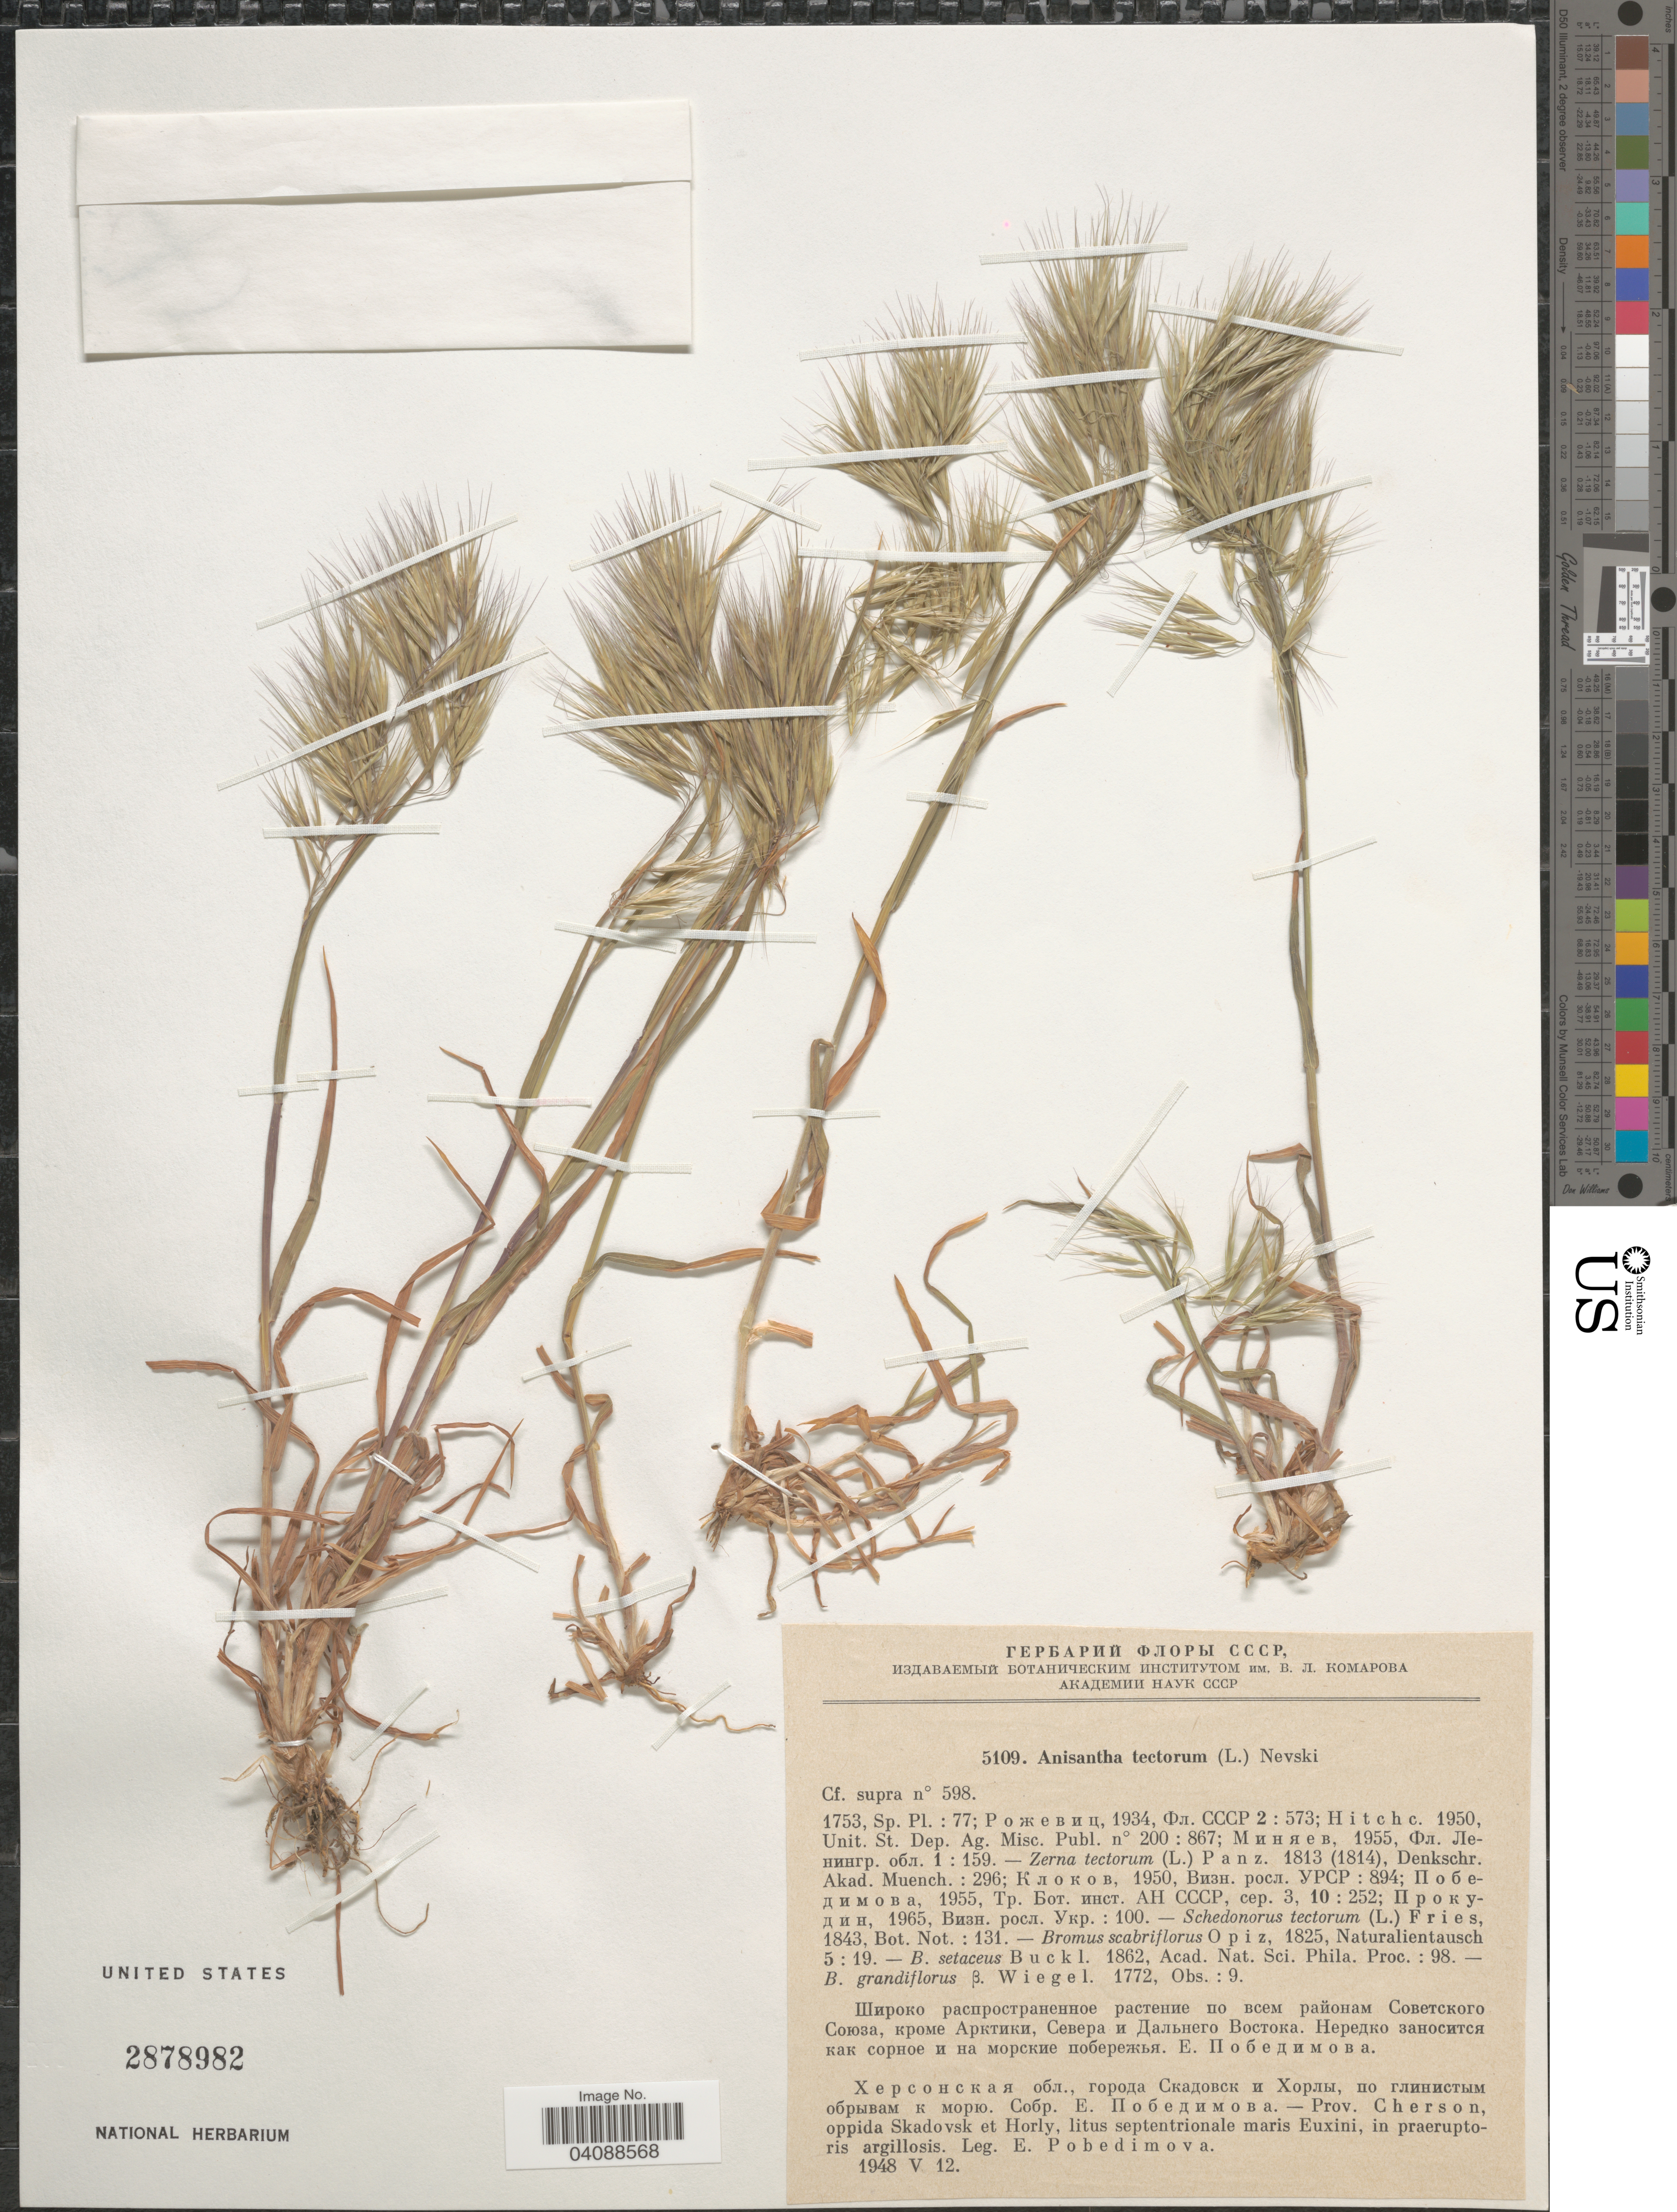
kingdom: Plantae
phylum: Tracheophyta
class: Liliopsida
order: Poales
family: Poaceae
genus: Bromus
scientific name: Bromus tectorum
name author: L.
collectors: E. Pobedimova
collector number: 5109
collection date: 1948-05-12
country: Ukraine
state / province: Kherson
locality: Prov. Cherson, oppida Skadovsk et Horly, litus septentrionale maris Euxini, in praeruptoris argillosis.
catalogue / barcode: US 2878982